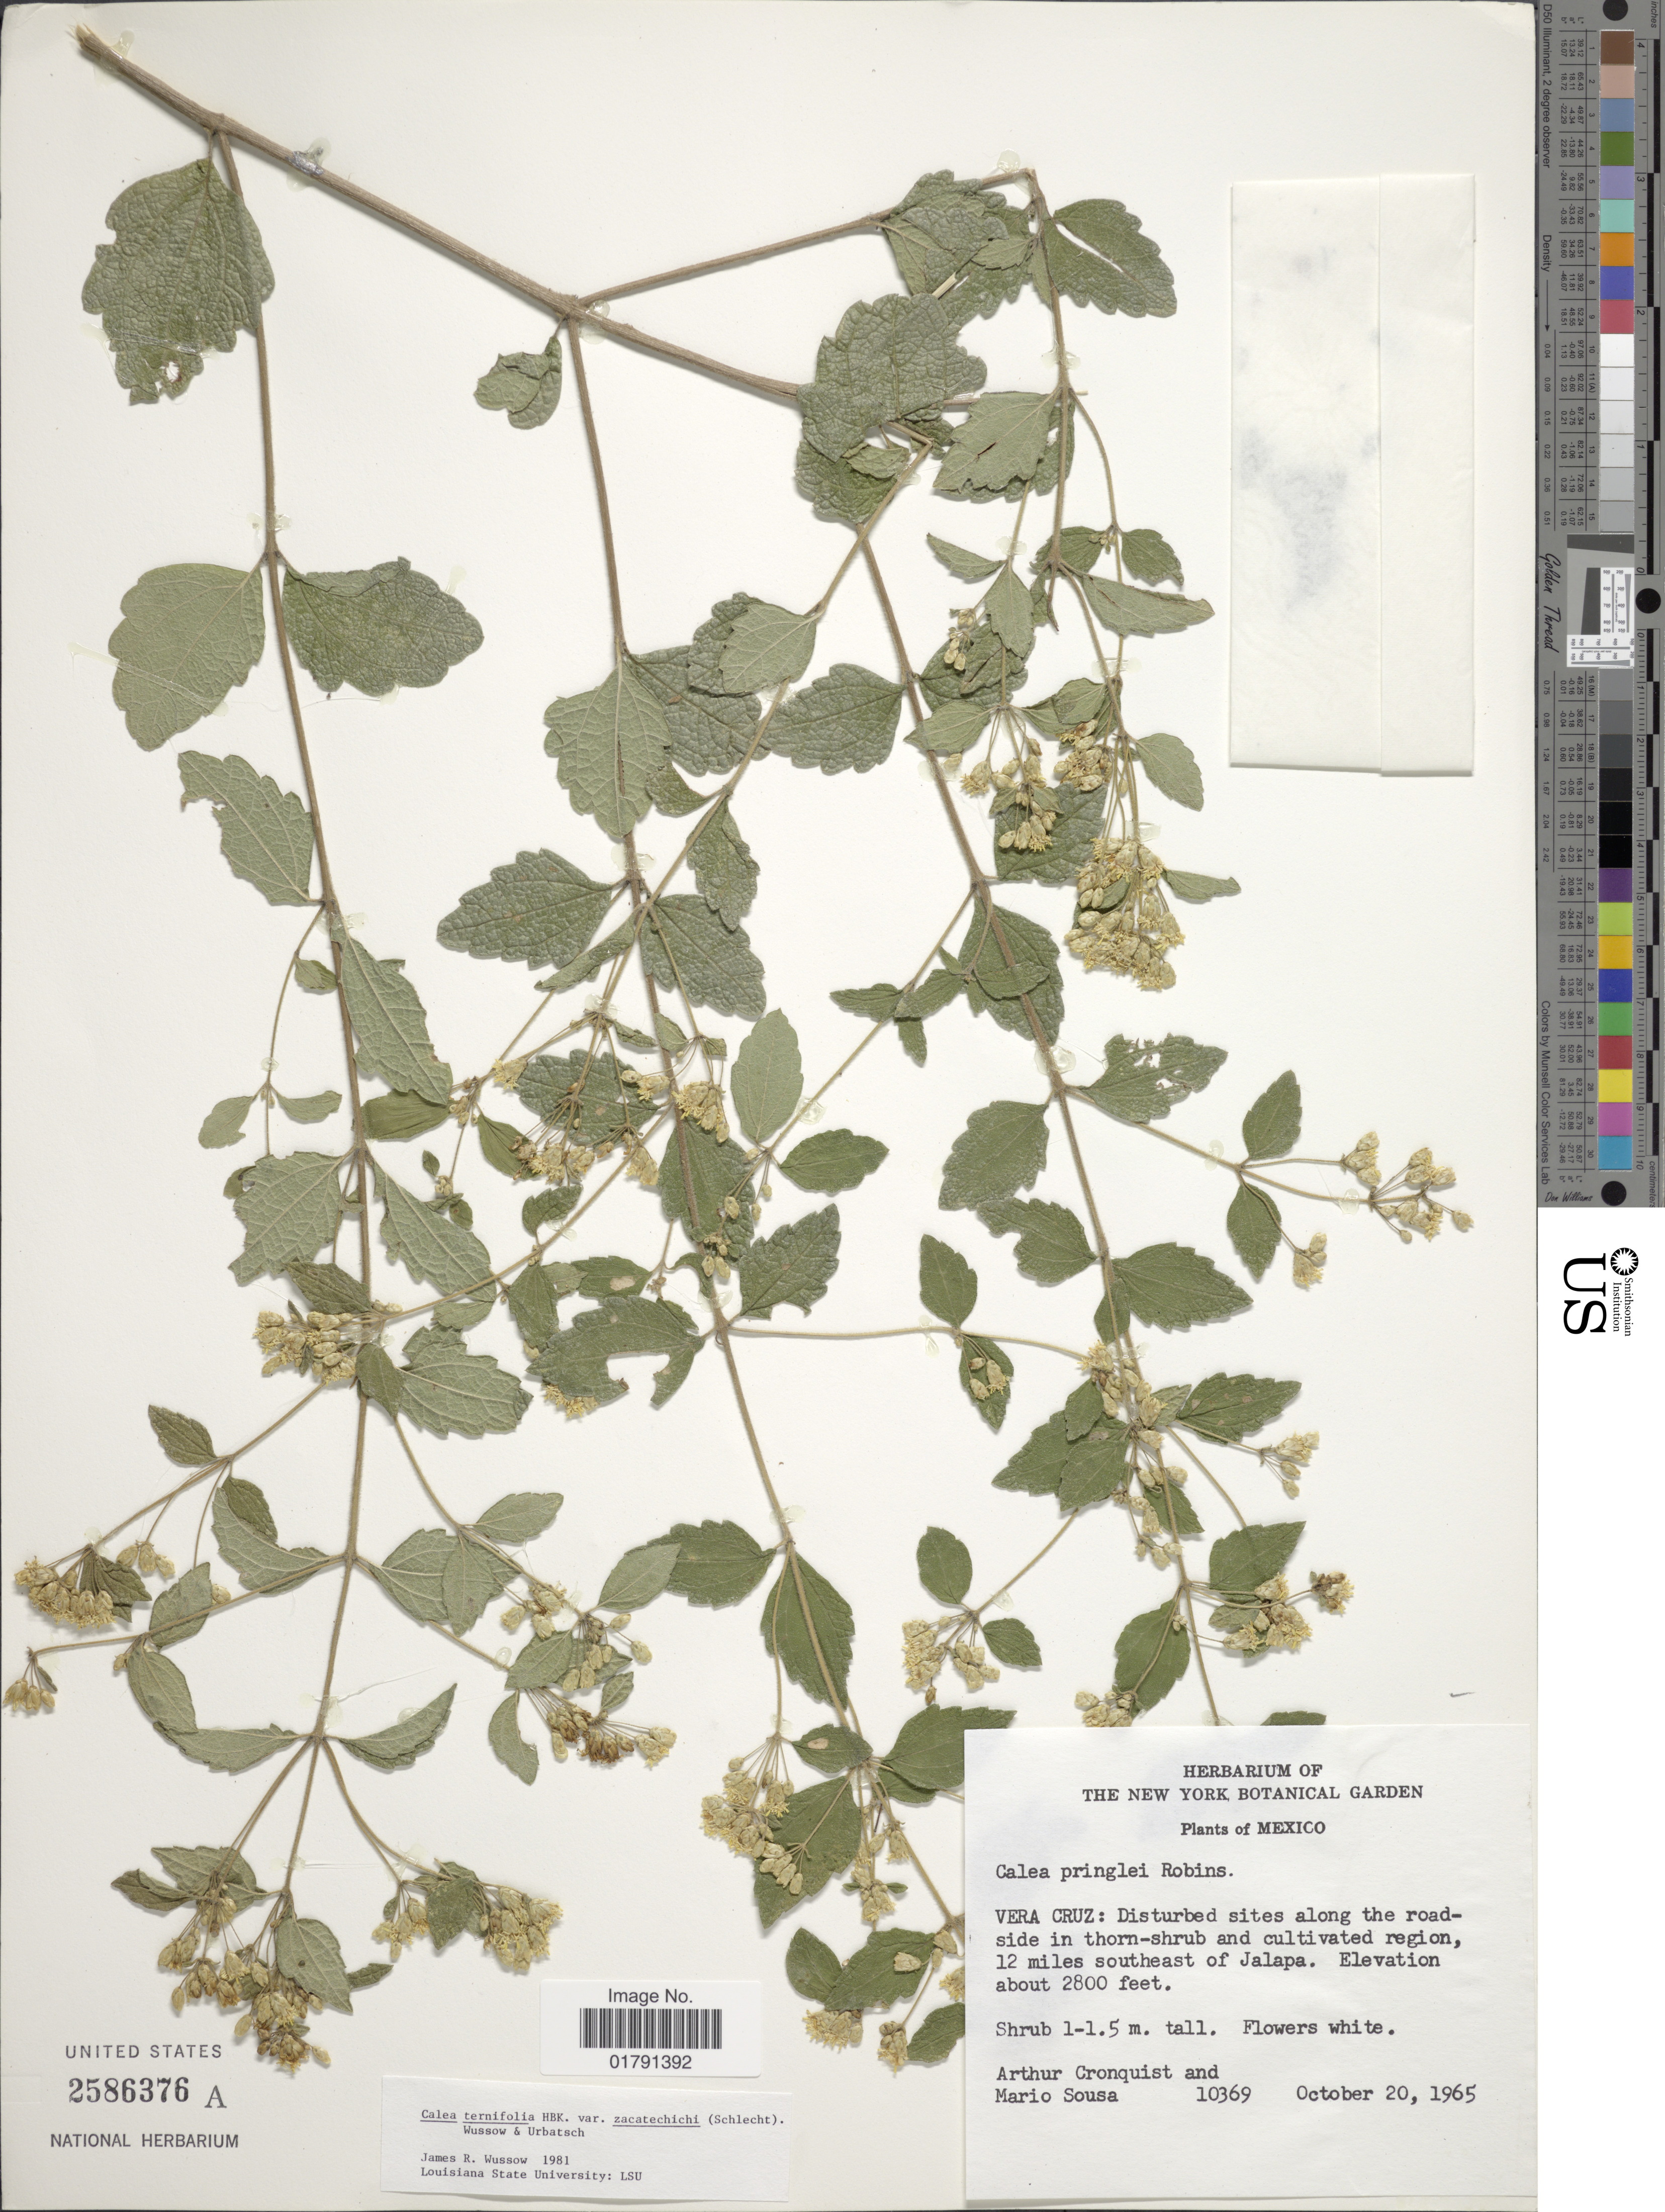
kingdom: Plantae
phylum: Tracheophyta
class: Magnoliopsida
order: Asterales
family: Asteraceae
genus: Calea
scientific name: Calea ternifolia var. zacatechichi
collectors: A. J. Cronquist & M. Sousa S.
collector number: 10369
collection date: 1965-10-20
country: Mexico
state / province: Veracruz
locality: Vera Cruz, 12 miles southeast of Jalapa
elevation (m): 853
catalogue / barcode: US 2586376A